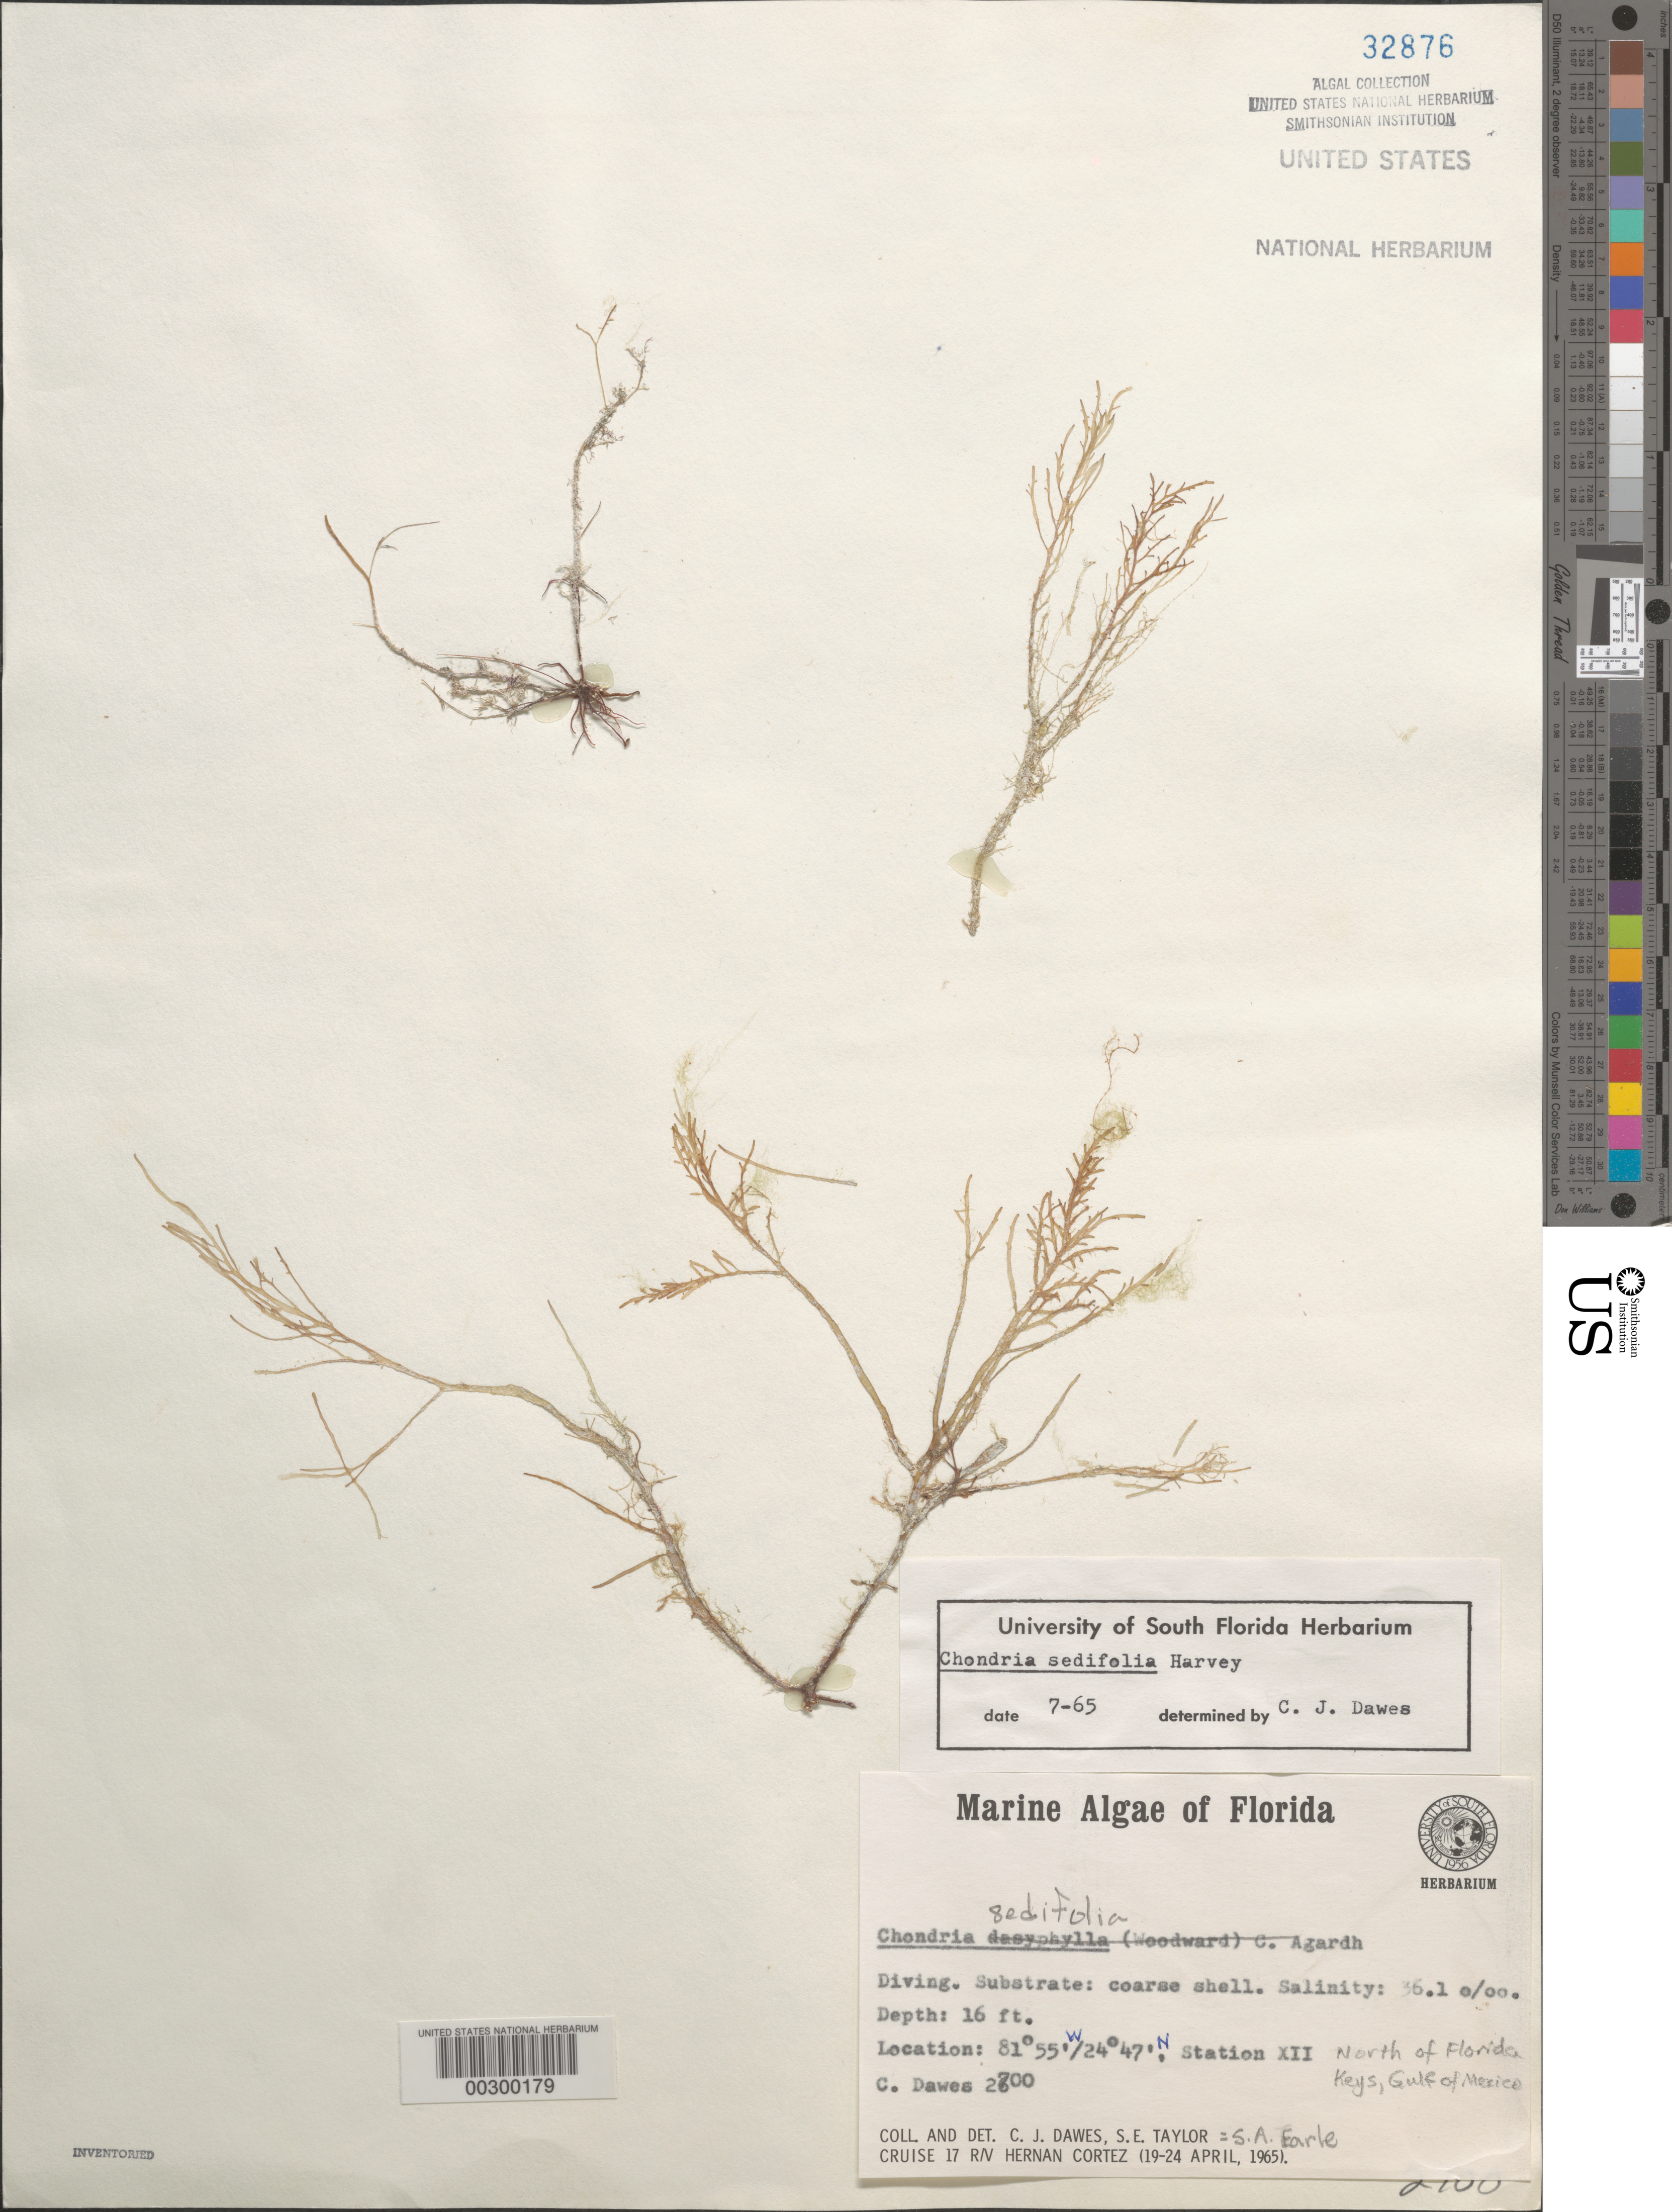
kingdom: Plantae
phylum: Rhodophyta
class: Florideophyceae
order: Ceramiales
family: Rhodomelaceae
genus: Chondria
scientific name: Chondria sedifolia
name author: Harv.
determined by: Dawes, C. J.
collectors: C. Dawes & S. A. Earle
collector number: Cjd 2700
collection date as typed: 19 Apr 1965 to 24 Apr 1965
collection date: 1965-04-19/1965-04-24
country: United States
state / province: Florida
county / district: Monroe County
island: Florida Keys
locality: Eastern Florida Keys area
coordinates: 24 47' N, 81 55' W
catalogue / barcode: US 32876